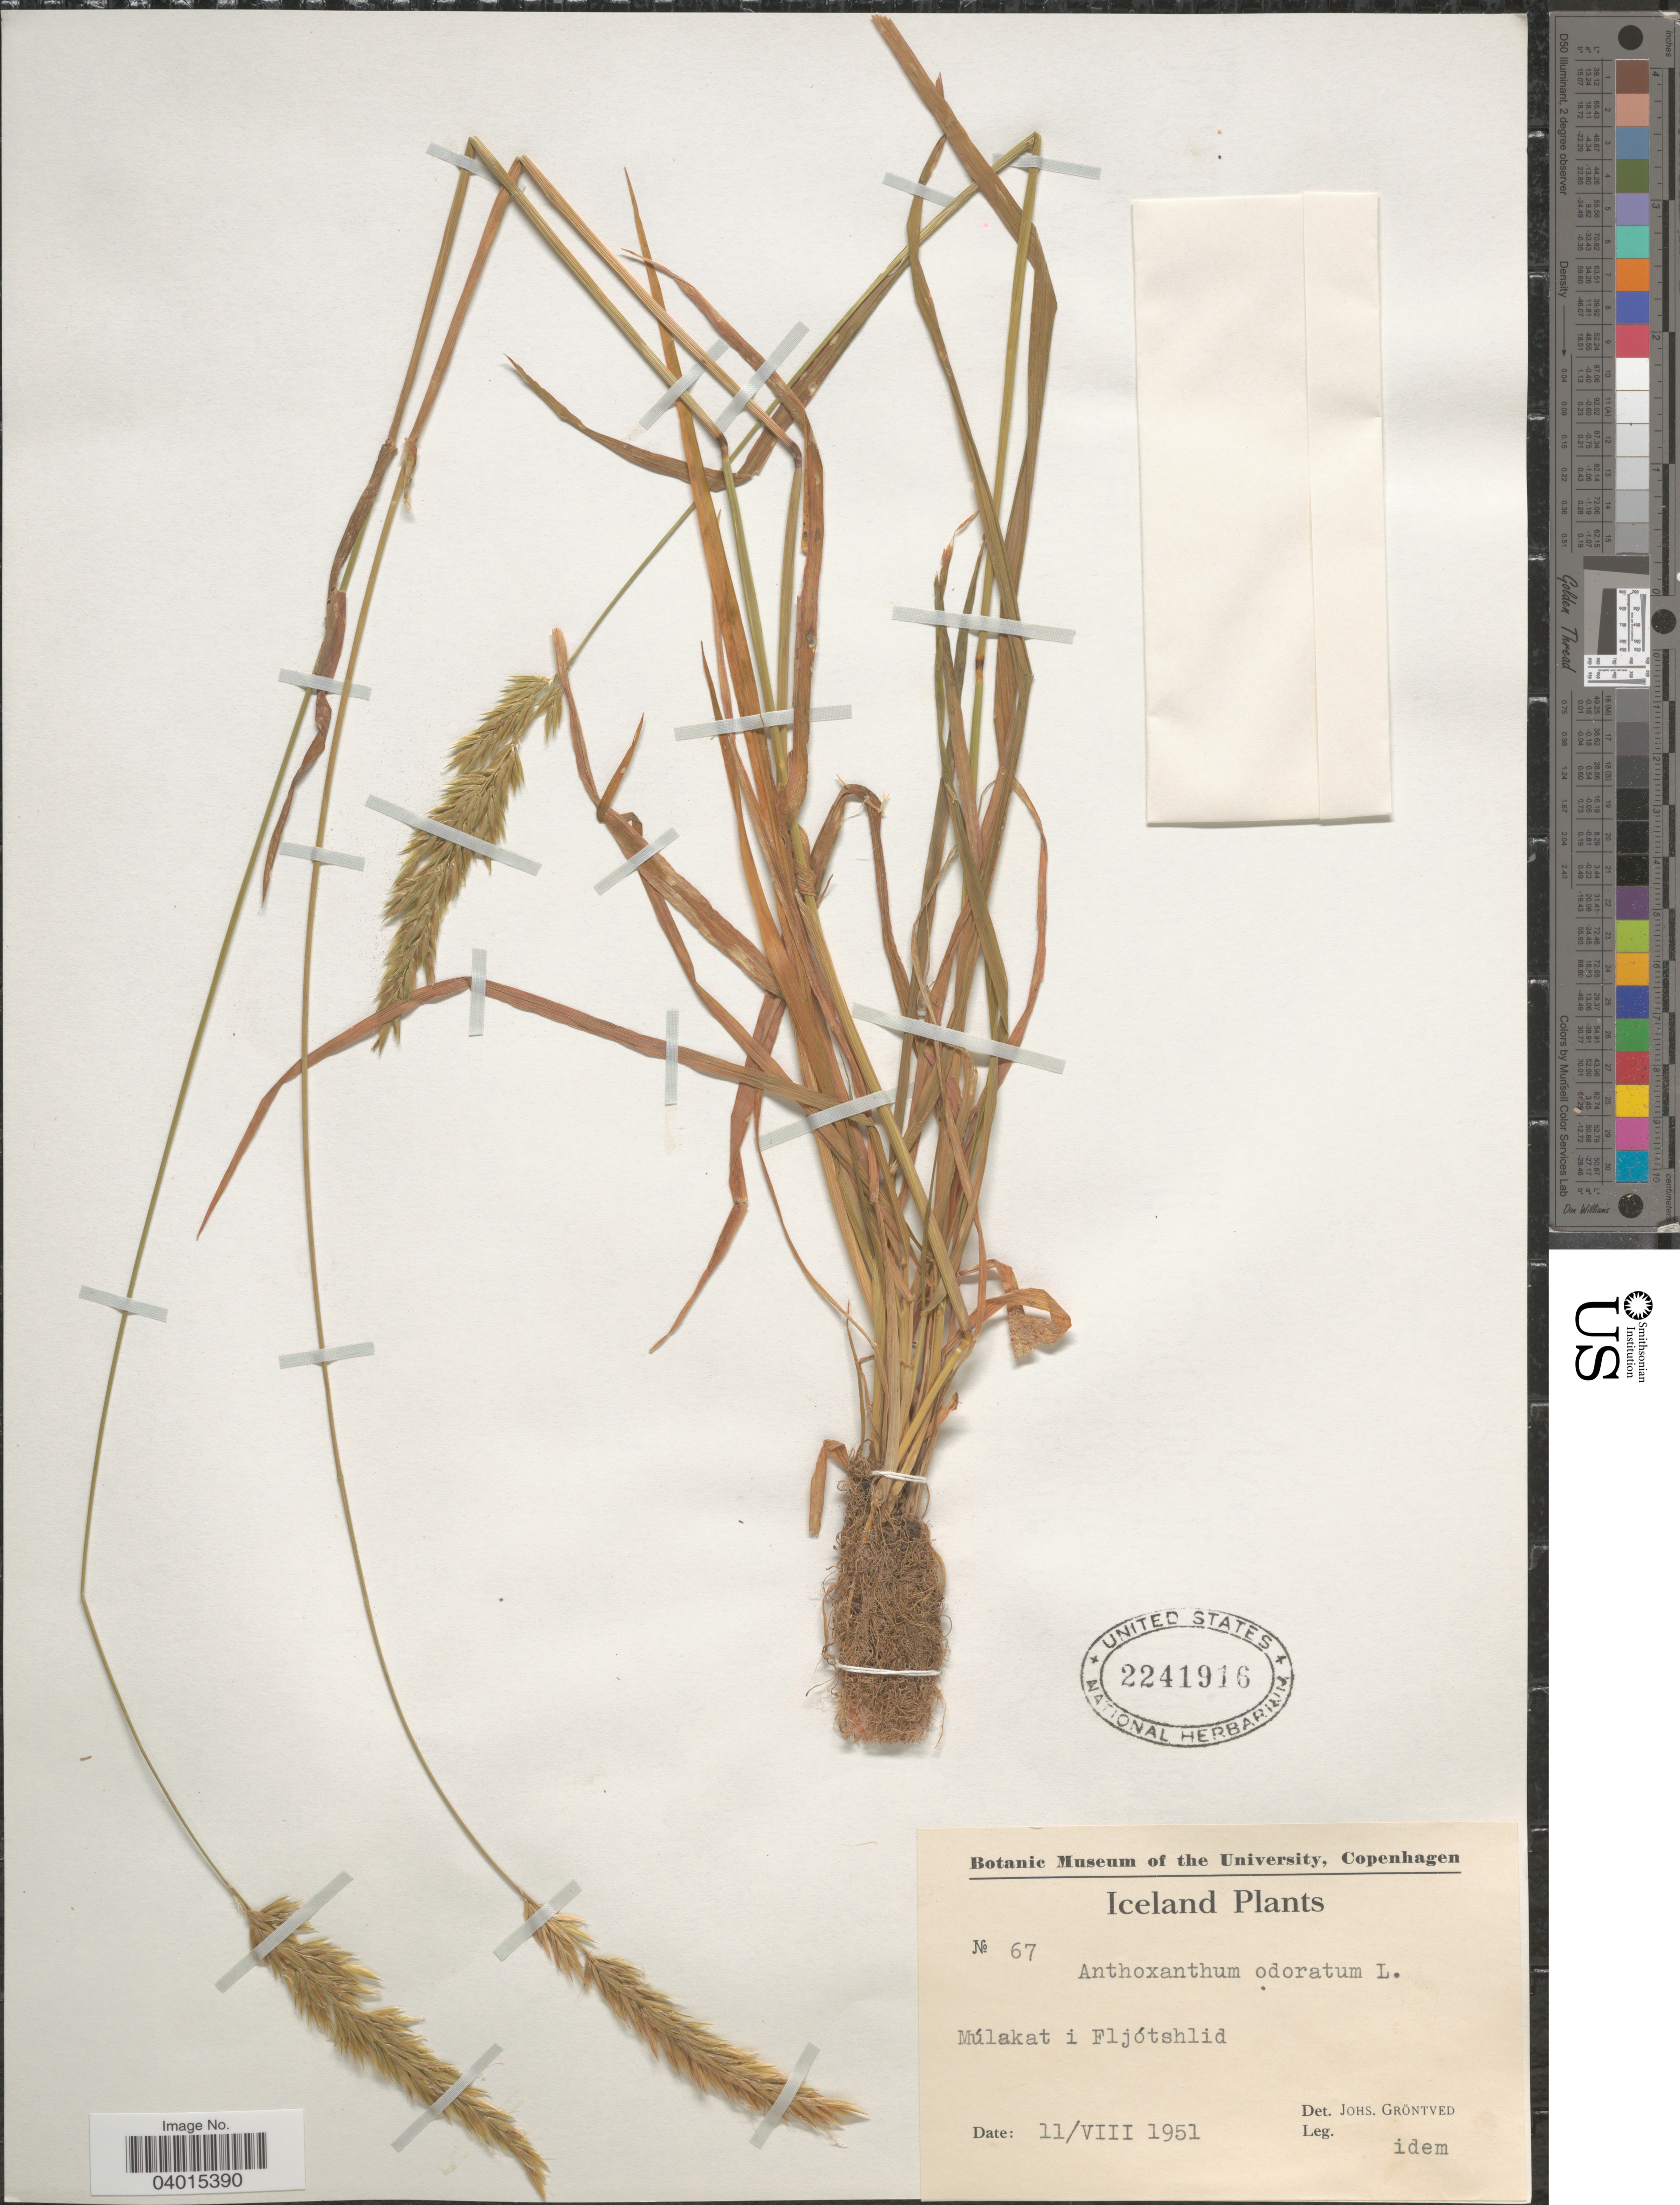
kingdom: Plantae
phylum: Tracheophyta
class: Liliopsida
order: Poales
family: Poaceae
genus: Anthoxanthum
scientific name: Anthoxanthum odoratum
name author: L.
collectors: J. Gröntved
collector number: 67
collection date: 1951-08-11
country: Iceland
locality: Múlakat i Fljótshlid.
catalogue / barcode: US 2241916